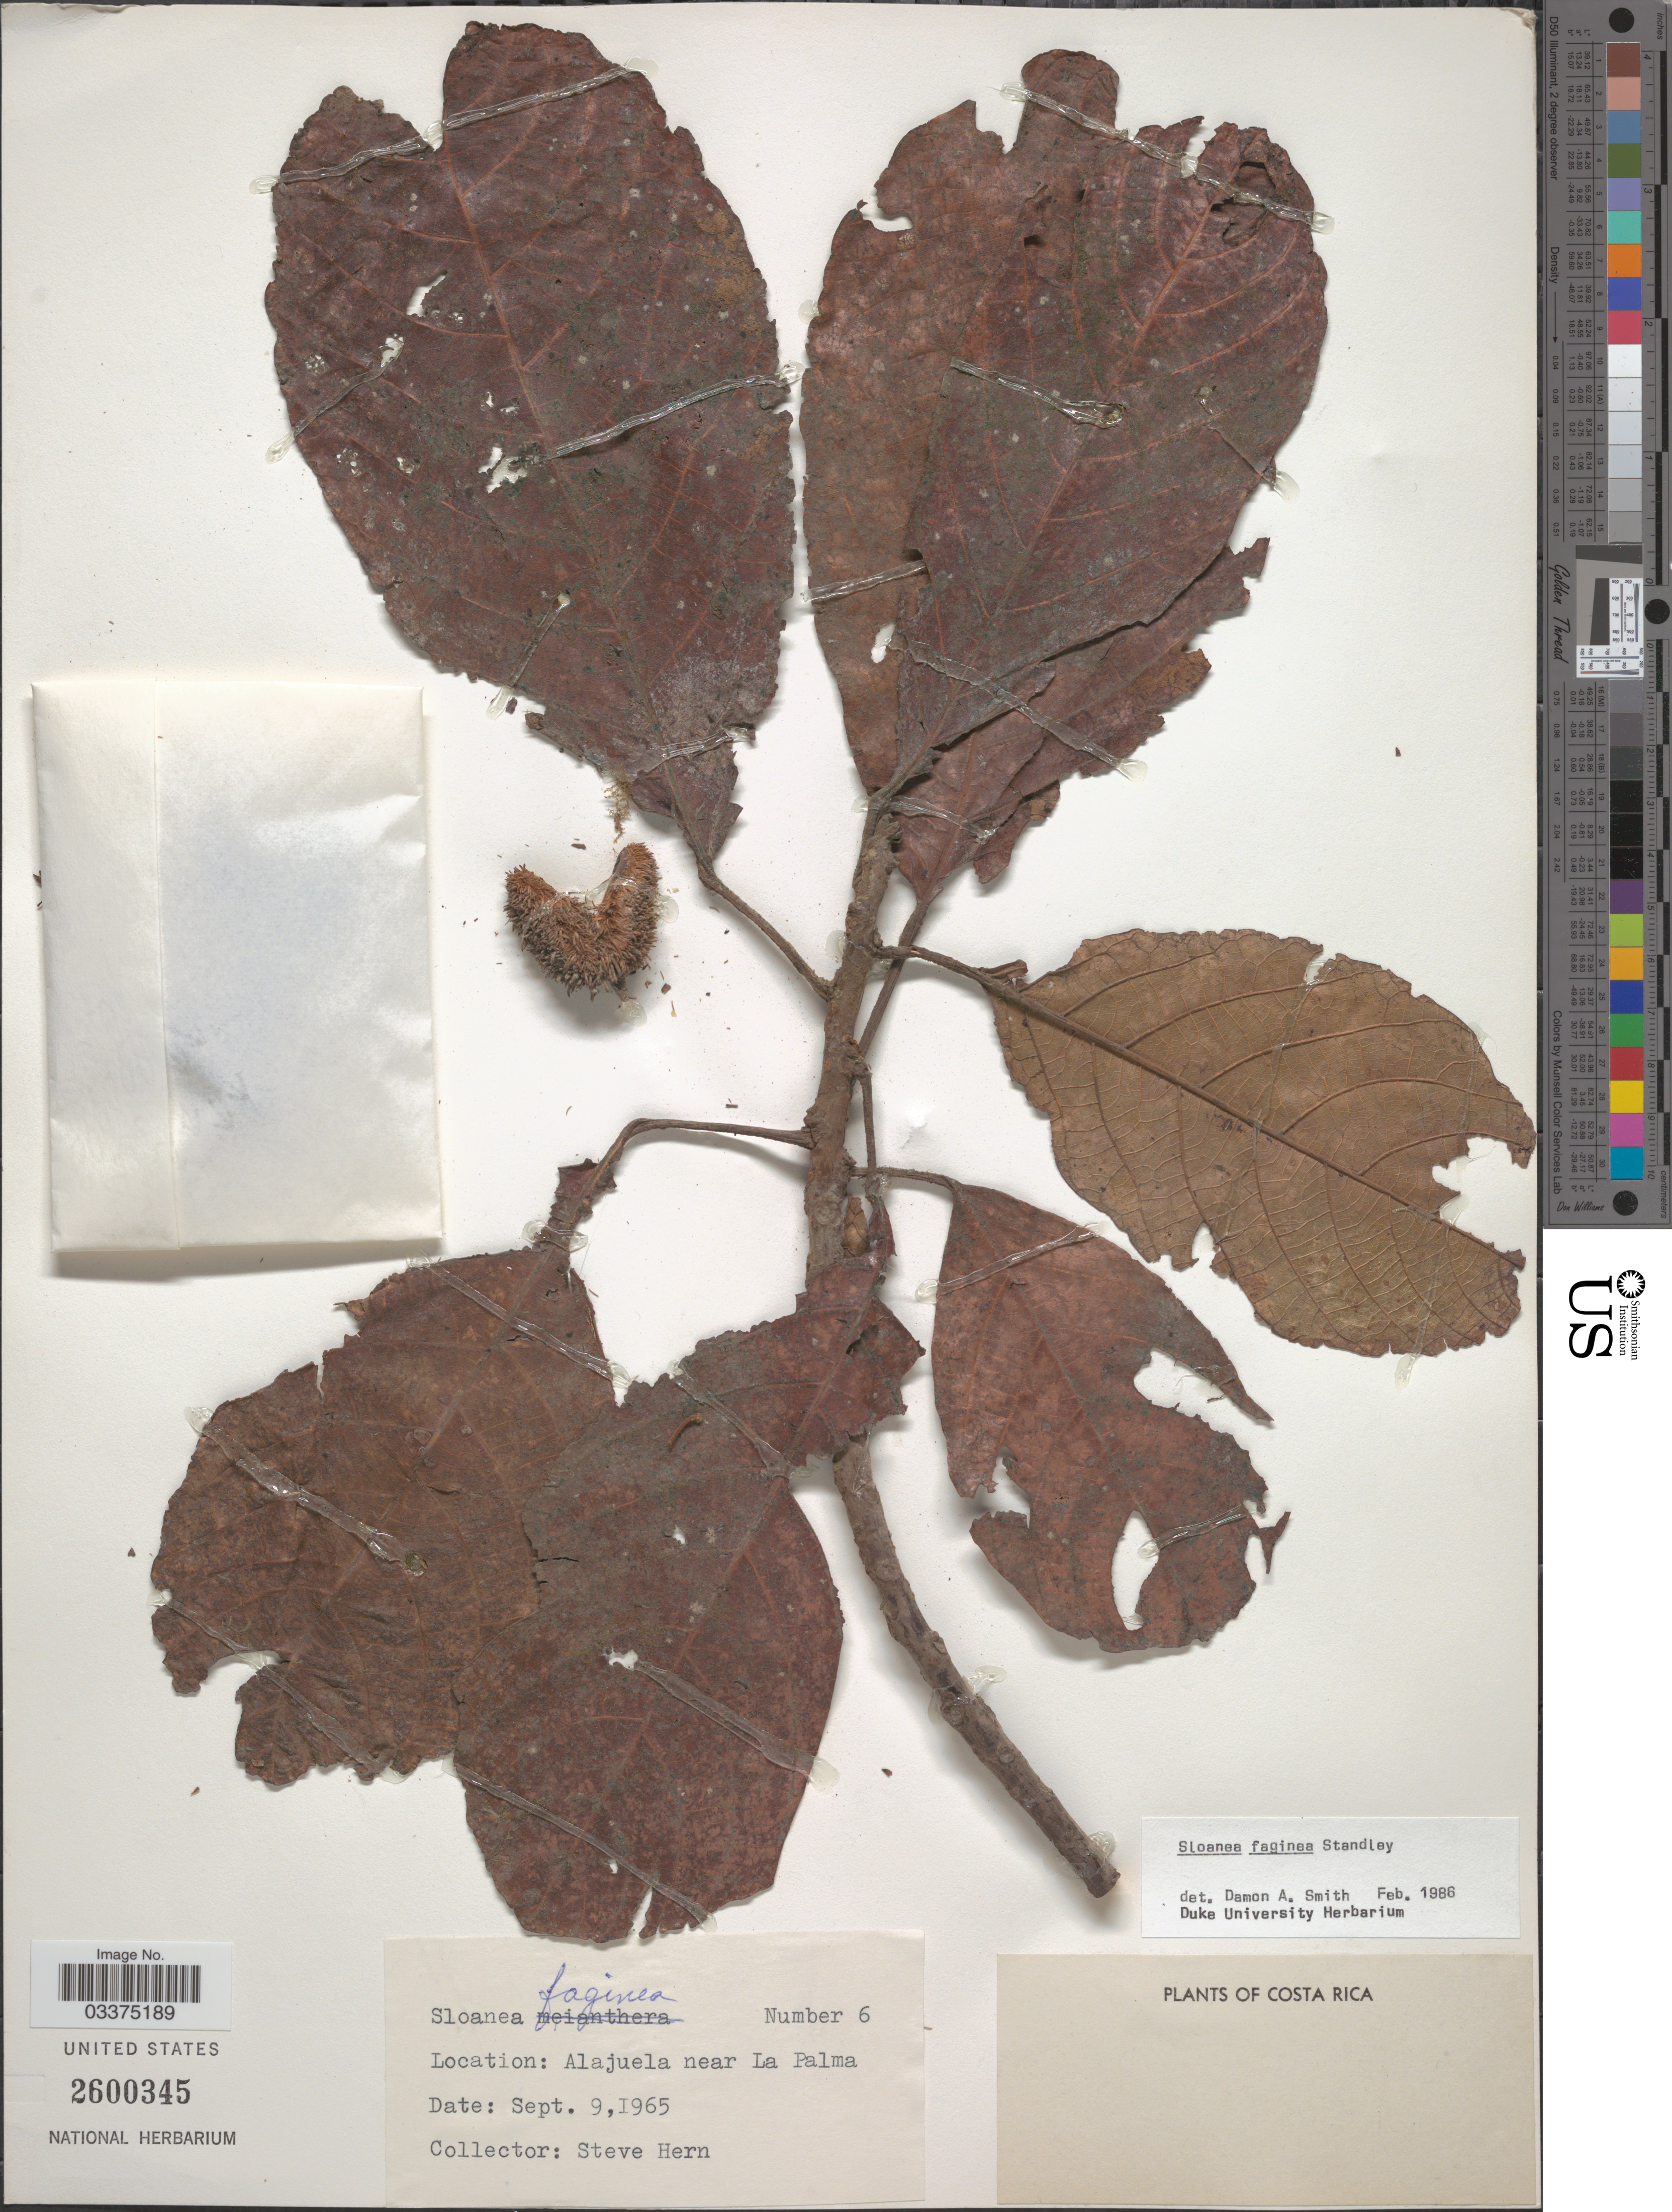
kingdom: Plantae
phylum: Tracheophyta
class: Magnoliopsida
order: Oxalidales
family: Elaeocarpaceae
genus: Sloanea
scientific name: Sloanea faginea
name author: Standl.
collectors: S. Hern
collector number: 6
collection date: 1965-09-09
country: Costa Rica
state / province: Alajuela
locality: Near La Palma.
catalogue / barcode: US 2600345